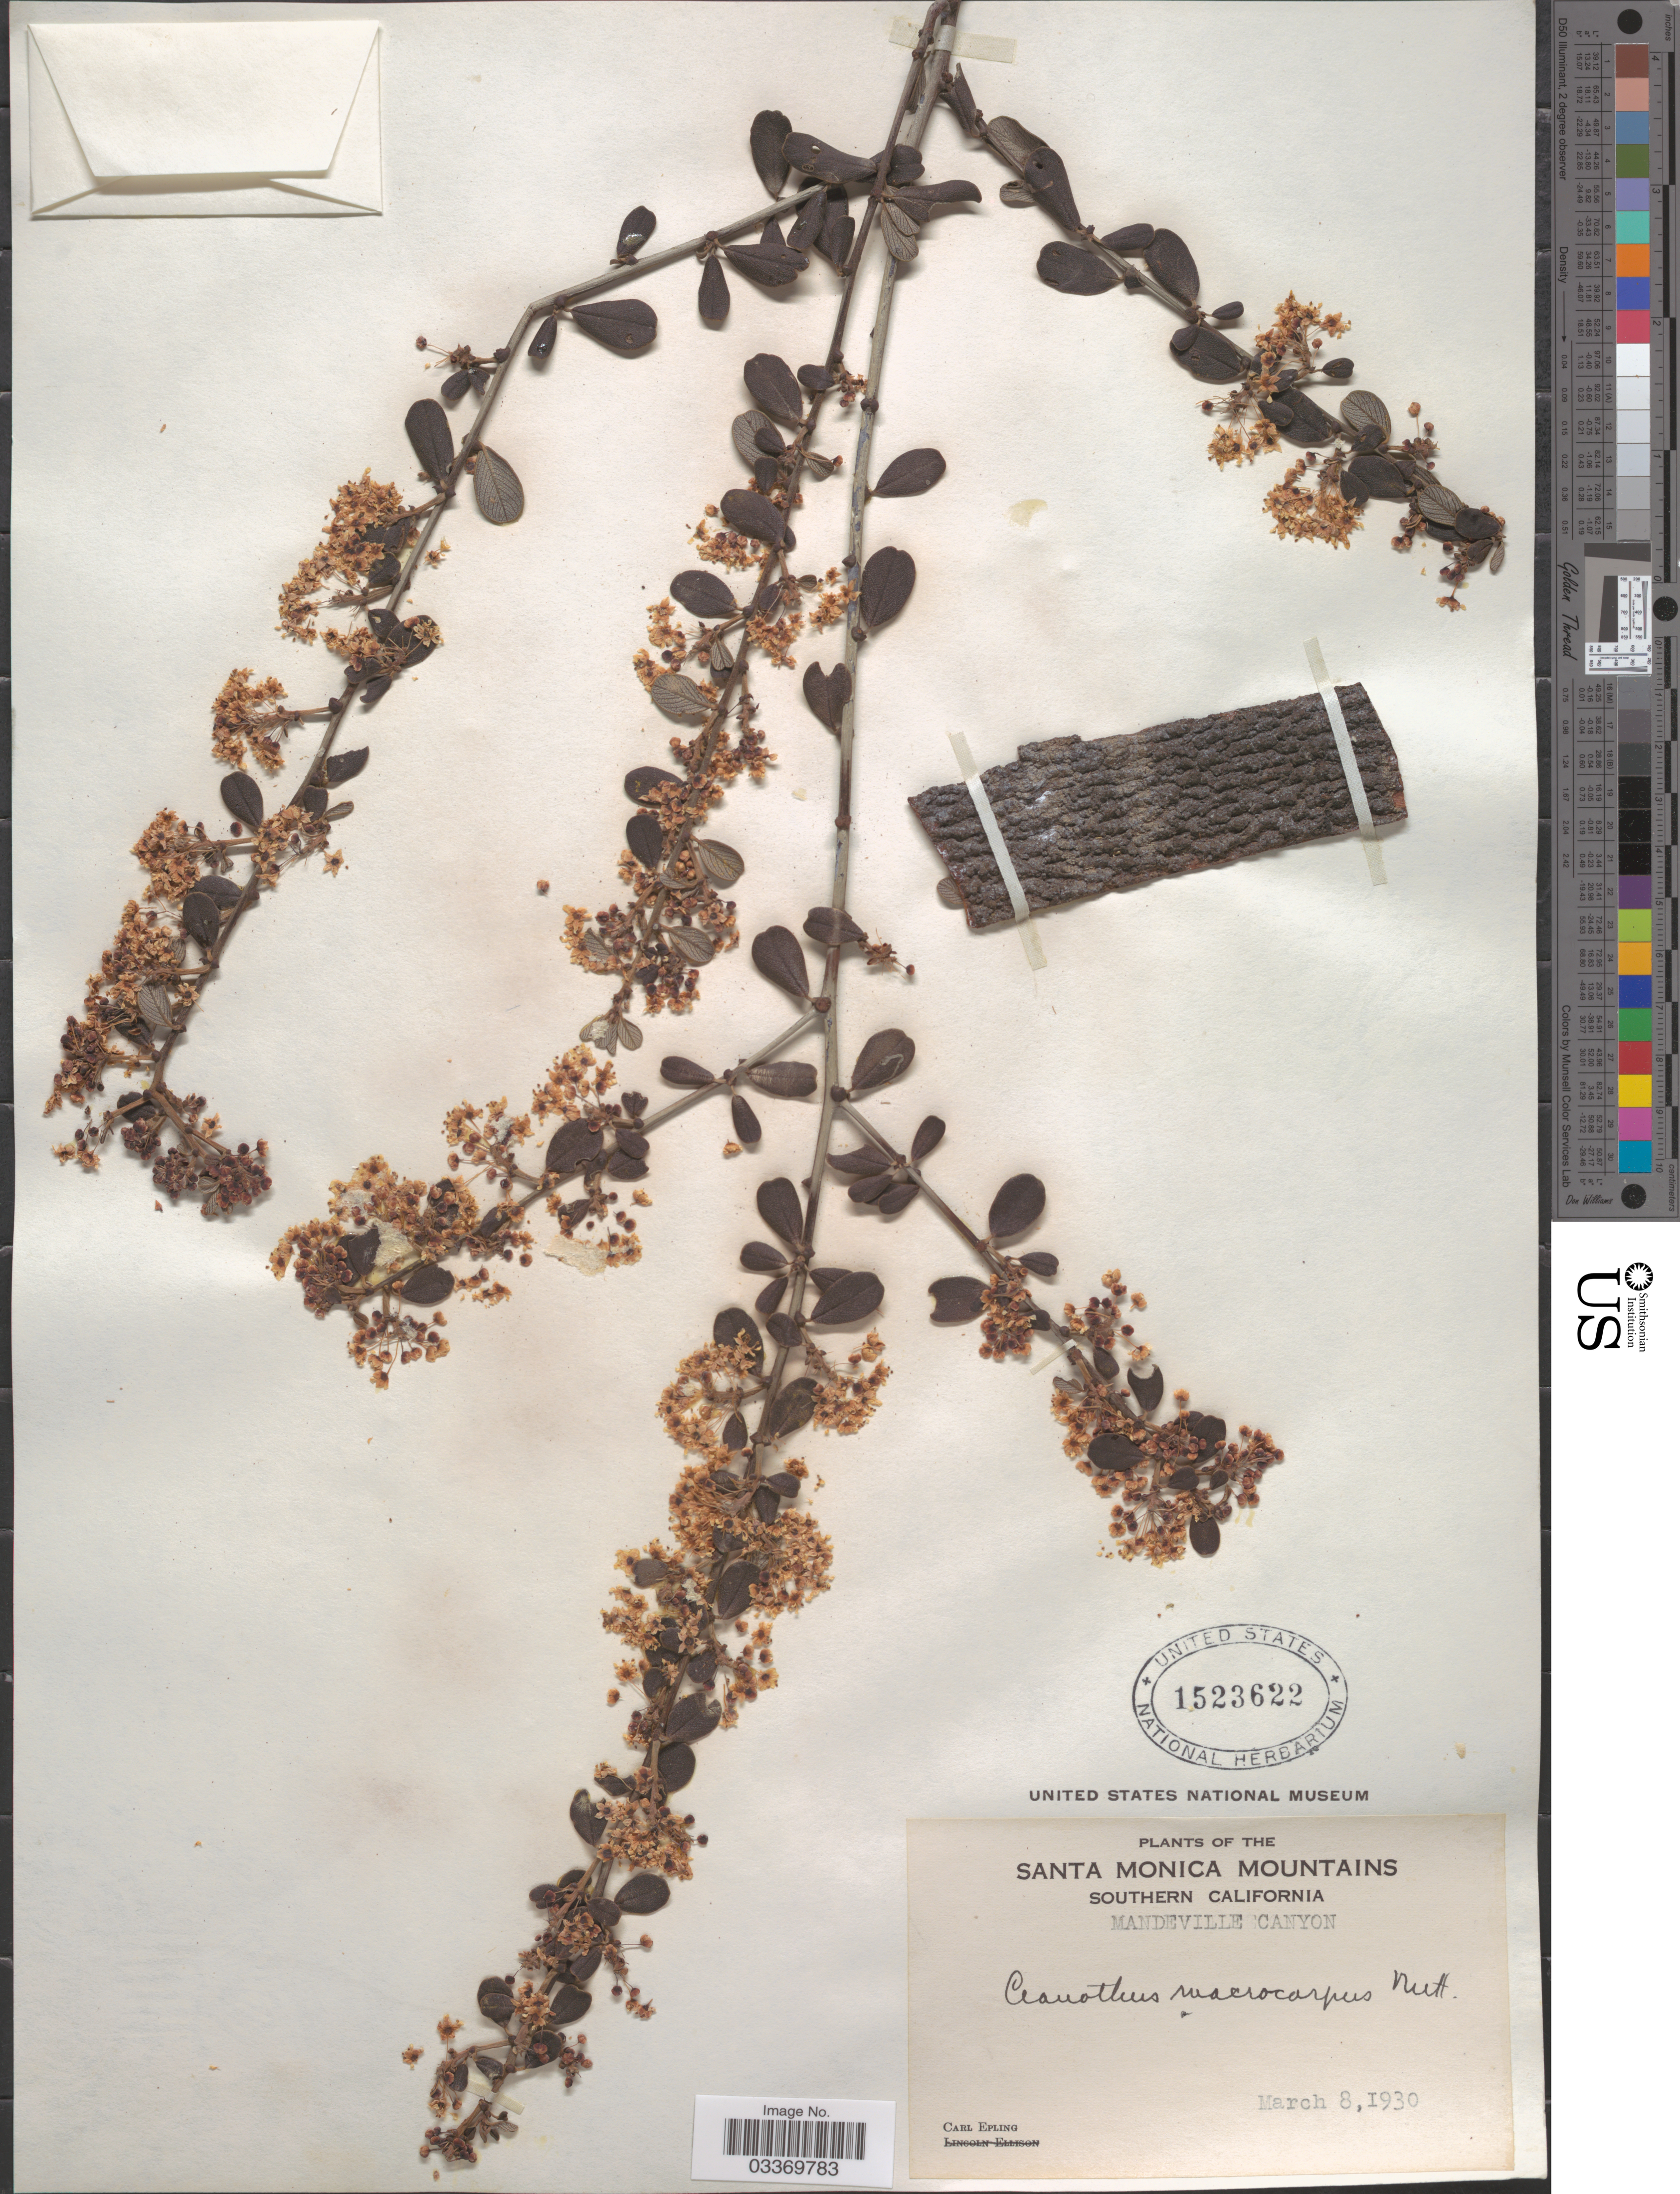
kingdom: Plantae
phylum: Tracheophyta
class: Magnoliopsida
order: Rosales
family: Rhamnaceae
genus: Ceanothus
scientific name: Ceanothus macrocarpus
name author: Cav.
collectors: C. C. Epling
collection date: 1930-03-08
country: United States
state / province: California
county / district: Los Angeles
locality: Santa Monica Mountains. Southern California. Mandeville Canyon.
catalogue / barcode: US 1523622